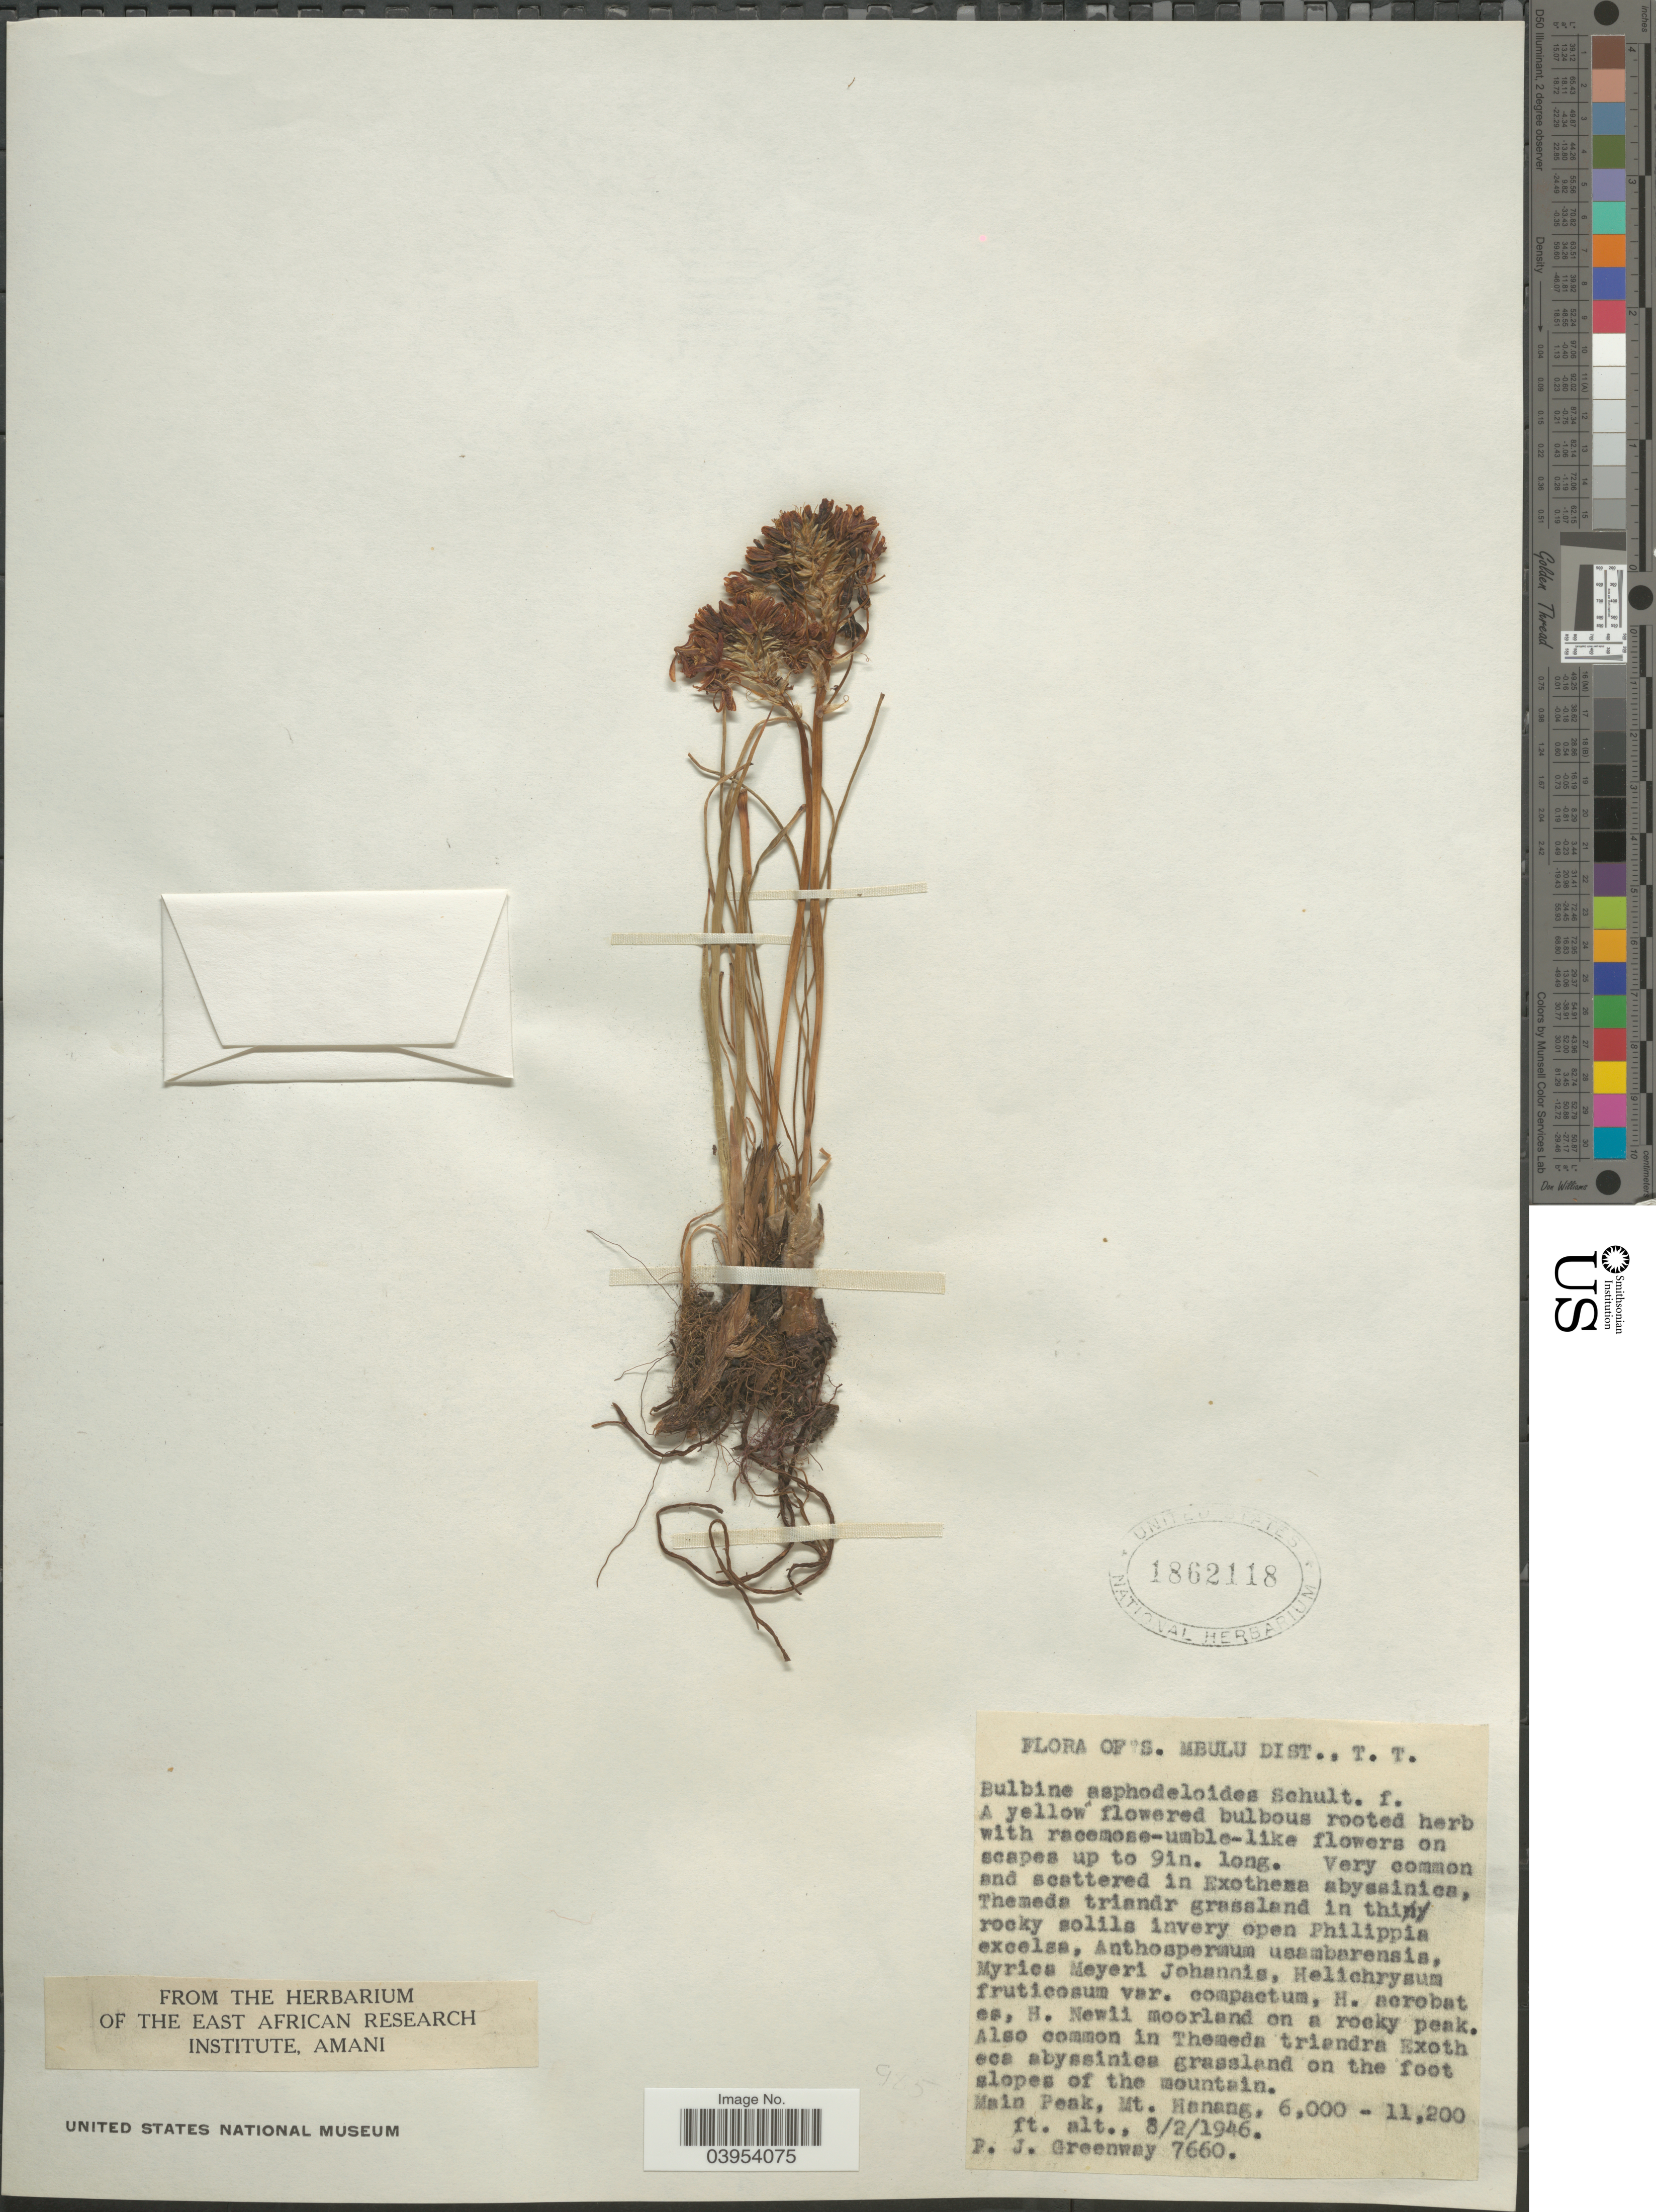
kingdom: Plantae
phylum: Tracheophyta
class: Liliopsida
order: Asparagales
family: Asphodelaceae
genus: Bulbine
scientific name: Bulbine asphodeloides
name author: (L.) Spreng.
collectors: P. J. Greenway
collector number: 7660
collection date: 1946-02-08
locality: S. Mbulu Dist., T. T. Main Peak, Mt. Hanang.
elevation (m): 1829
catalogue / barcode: US 1862118